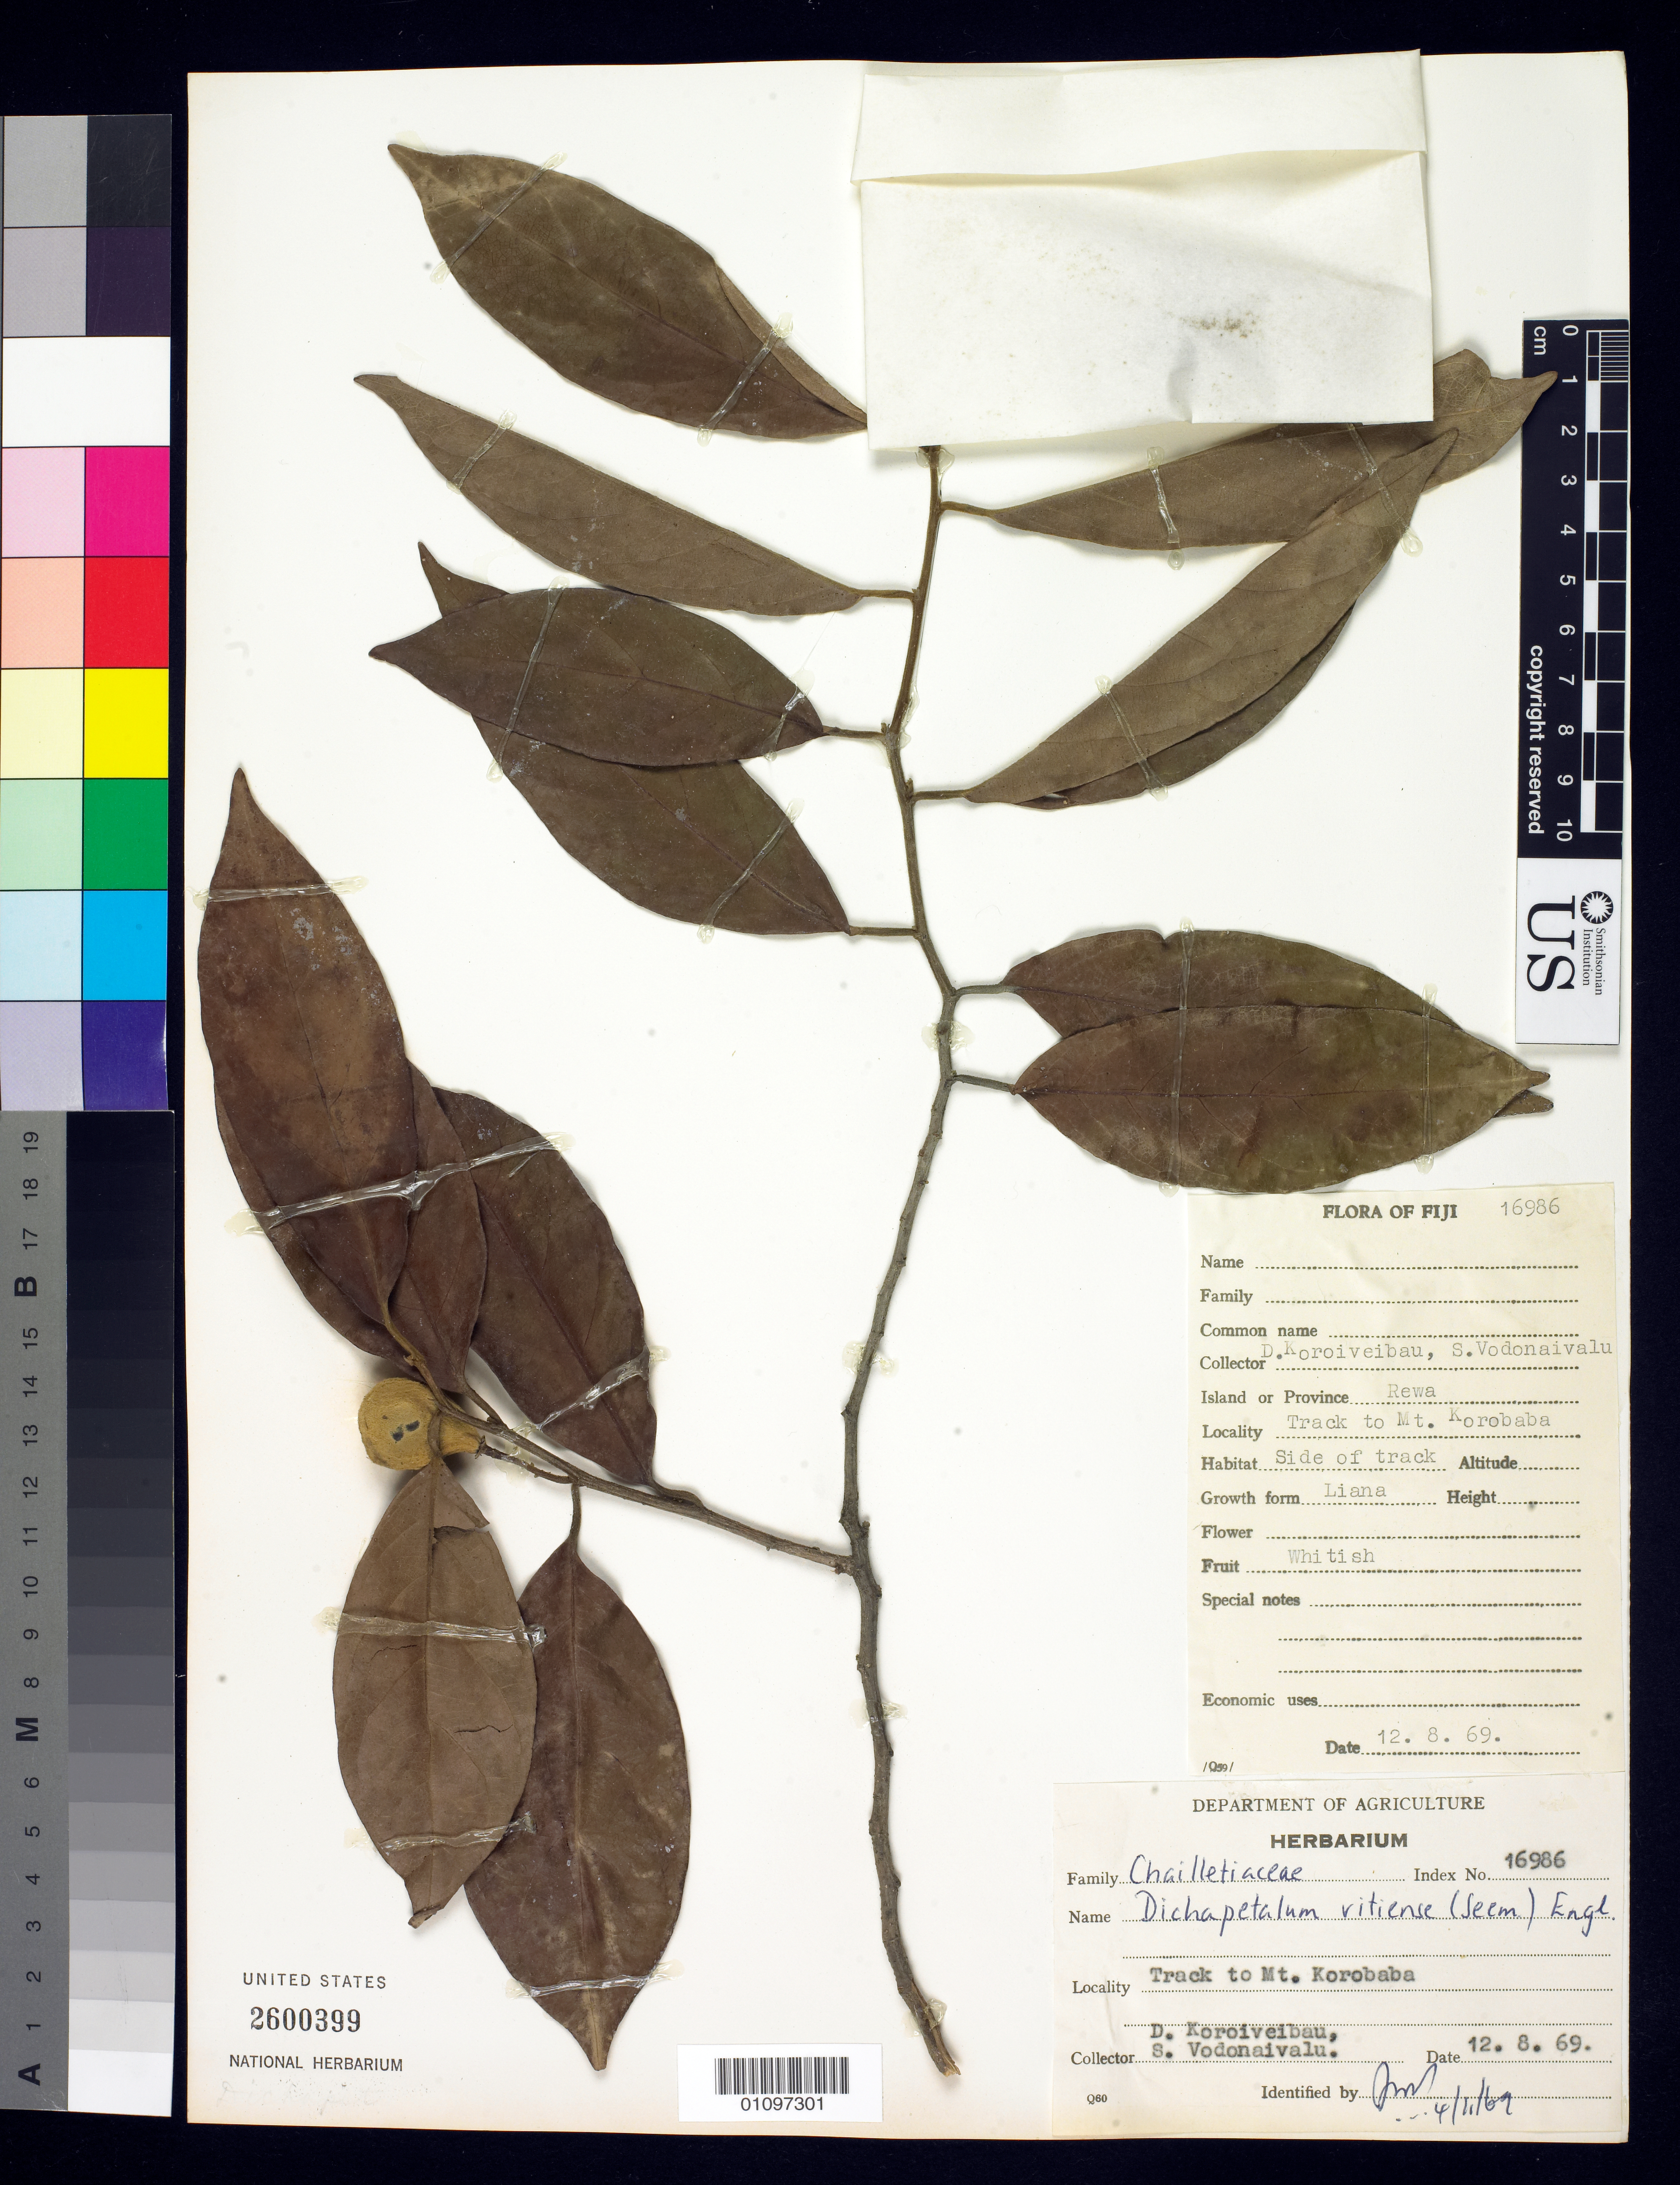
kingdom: Plantae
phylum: Tracheophyta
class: Magnoliopsida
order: Malpighiales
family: Dichapetalaceae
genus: Dichapetalum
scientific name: Dichapetalum vitiense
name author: (Seem.) Engl.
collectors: D. Koroiveibau & S. Vodonaivalu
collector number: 16986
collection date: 1969-09-12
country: Fiji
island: Viti Levu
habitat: Side of track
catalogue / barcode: US 2600399